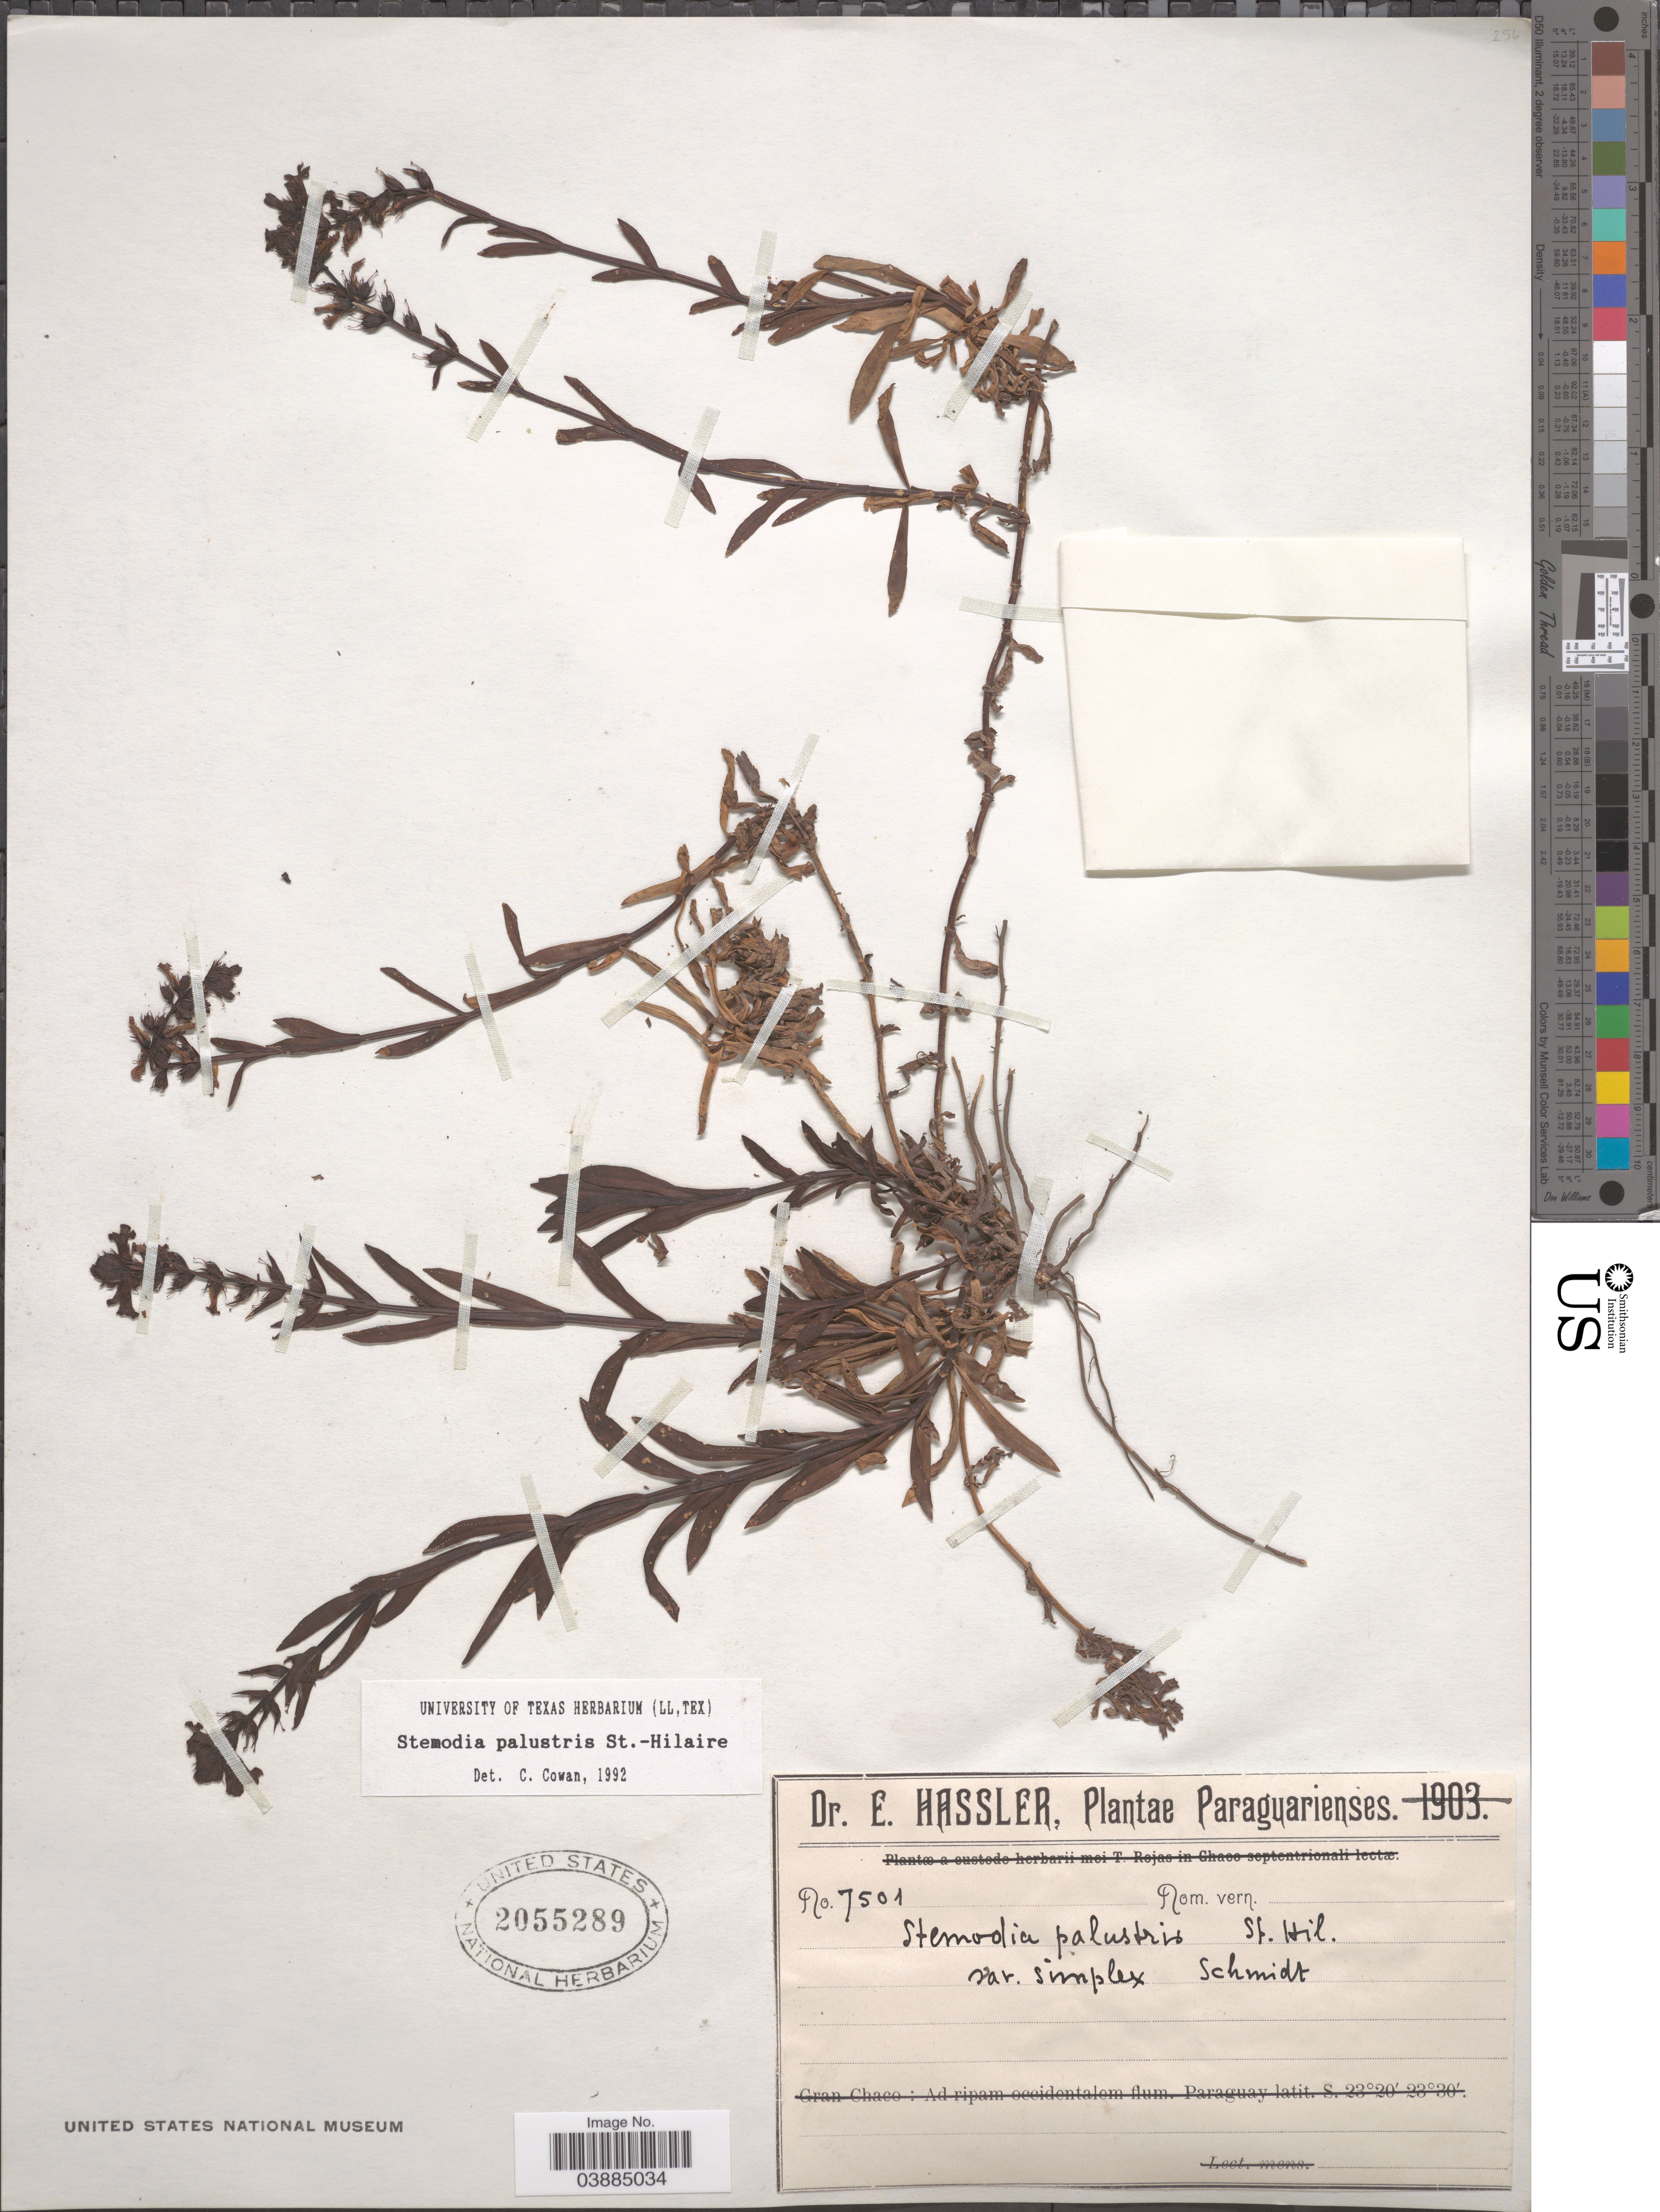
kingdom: Plantae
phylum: Tracheophyta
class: Magnoliopsida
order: Lamiales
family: Plantaginaceae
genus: Stemodia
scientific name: Stemodia palustris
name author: A. St.-Hil.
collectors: E. Hassler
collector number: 7501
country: Paraguay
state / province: Paraguari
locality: Paraguarienses.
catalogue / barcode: US 2055289